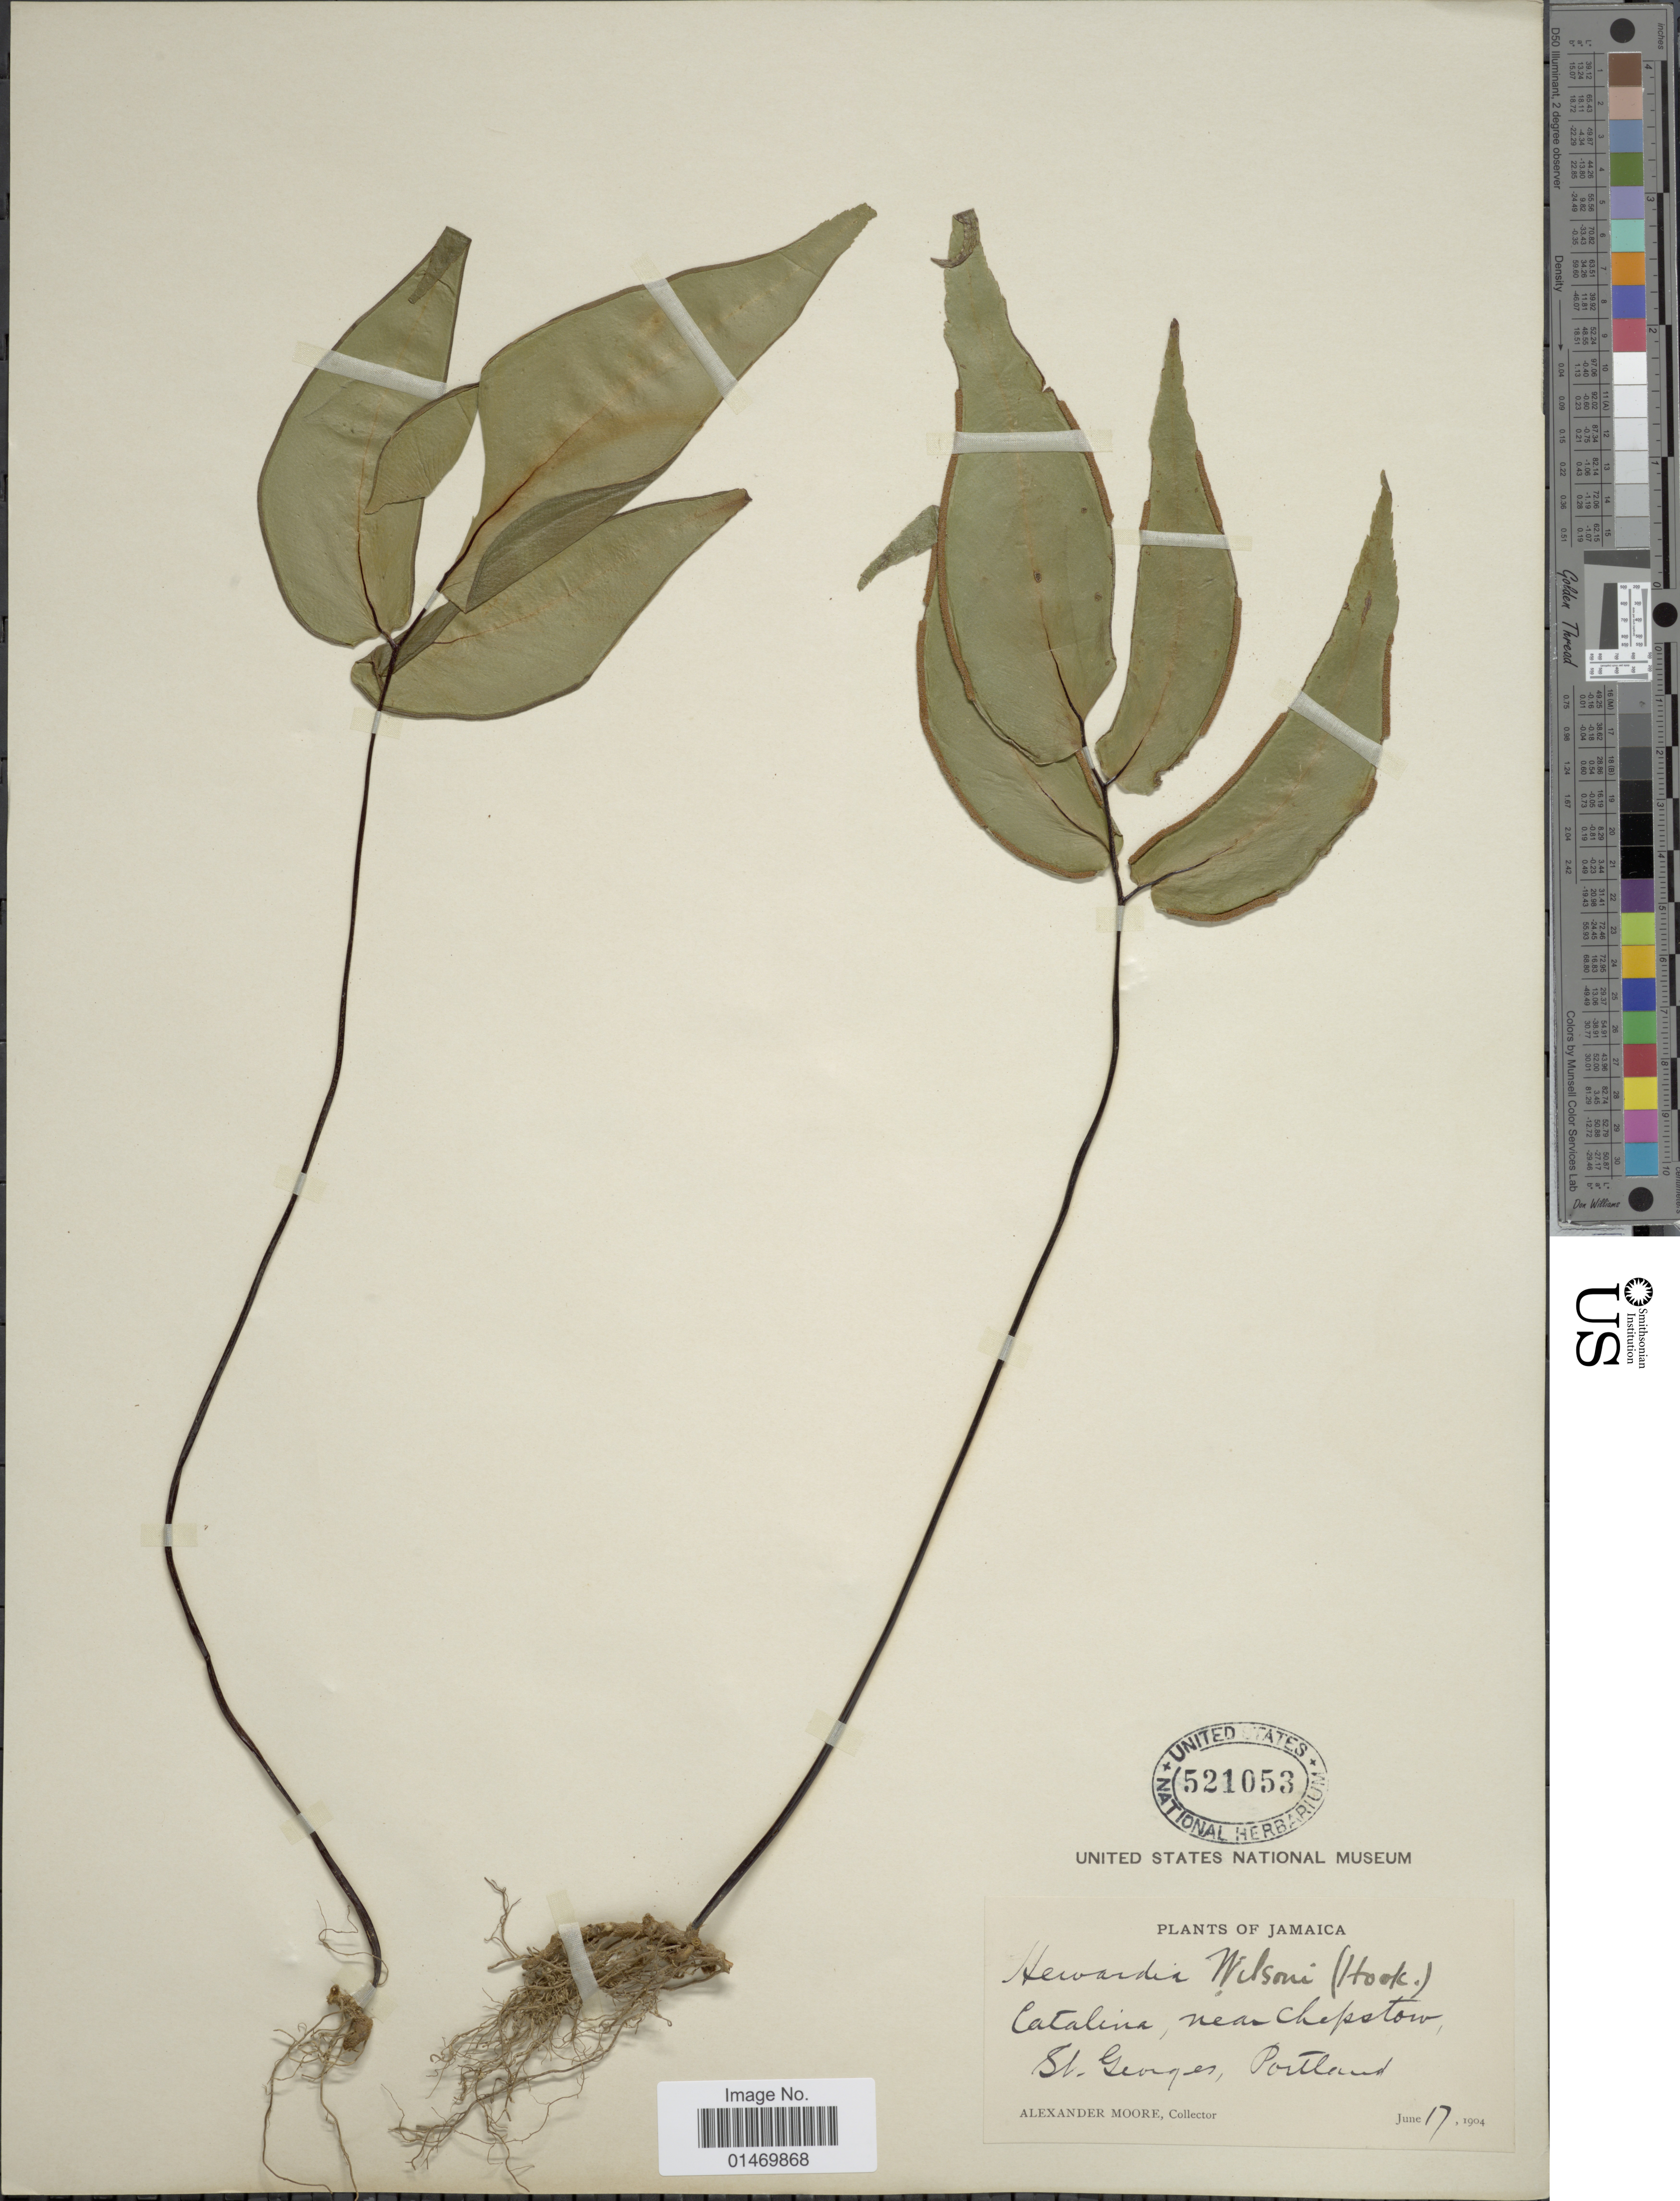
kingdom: Plantae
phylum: Tracheophyta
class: Polypodiopsida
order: Polypodiales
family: Pteridaceae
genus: Adiantum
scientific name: Adiantum wilsonii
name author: Hook.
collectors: A. Moore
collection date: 1904-06-17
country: Jamaica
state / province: Portland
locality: Jamaica, Catalina, near Chapelton, St. Georges.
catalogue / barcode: US 521053